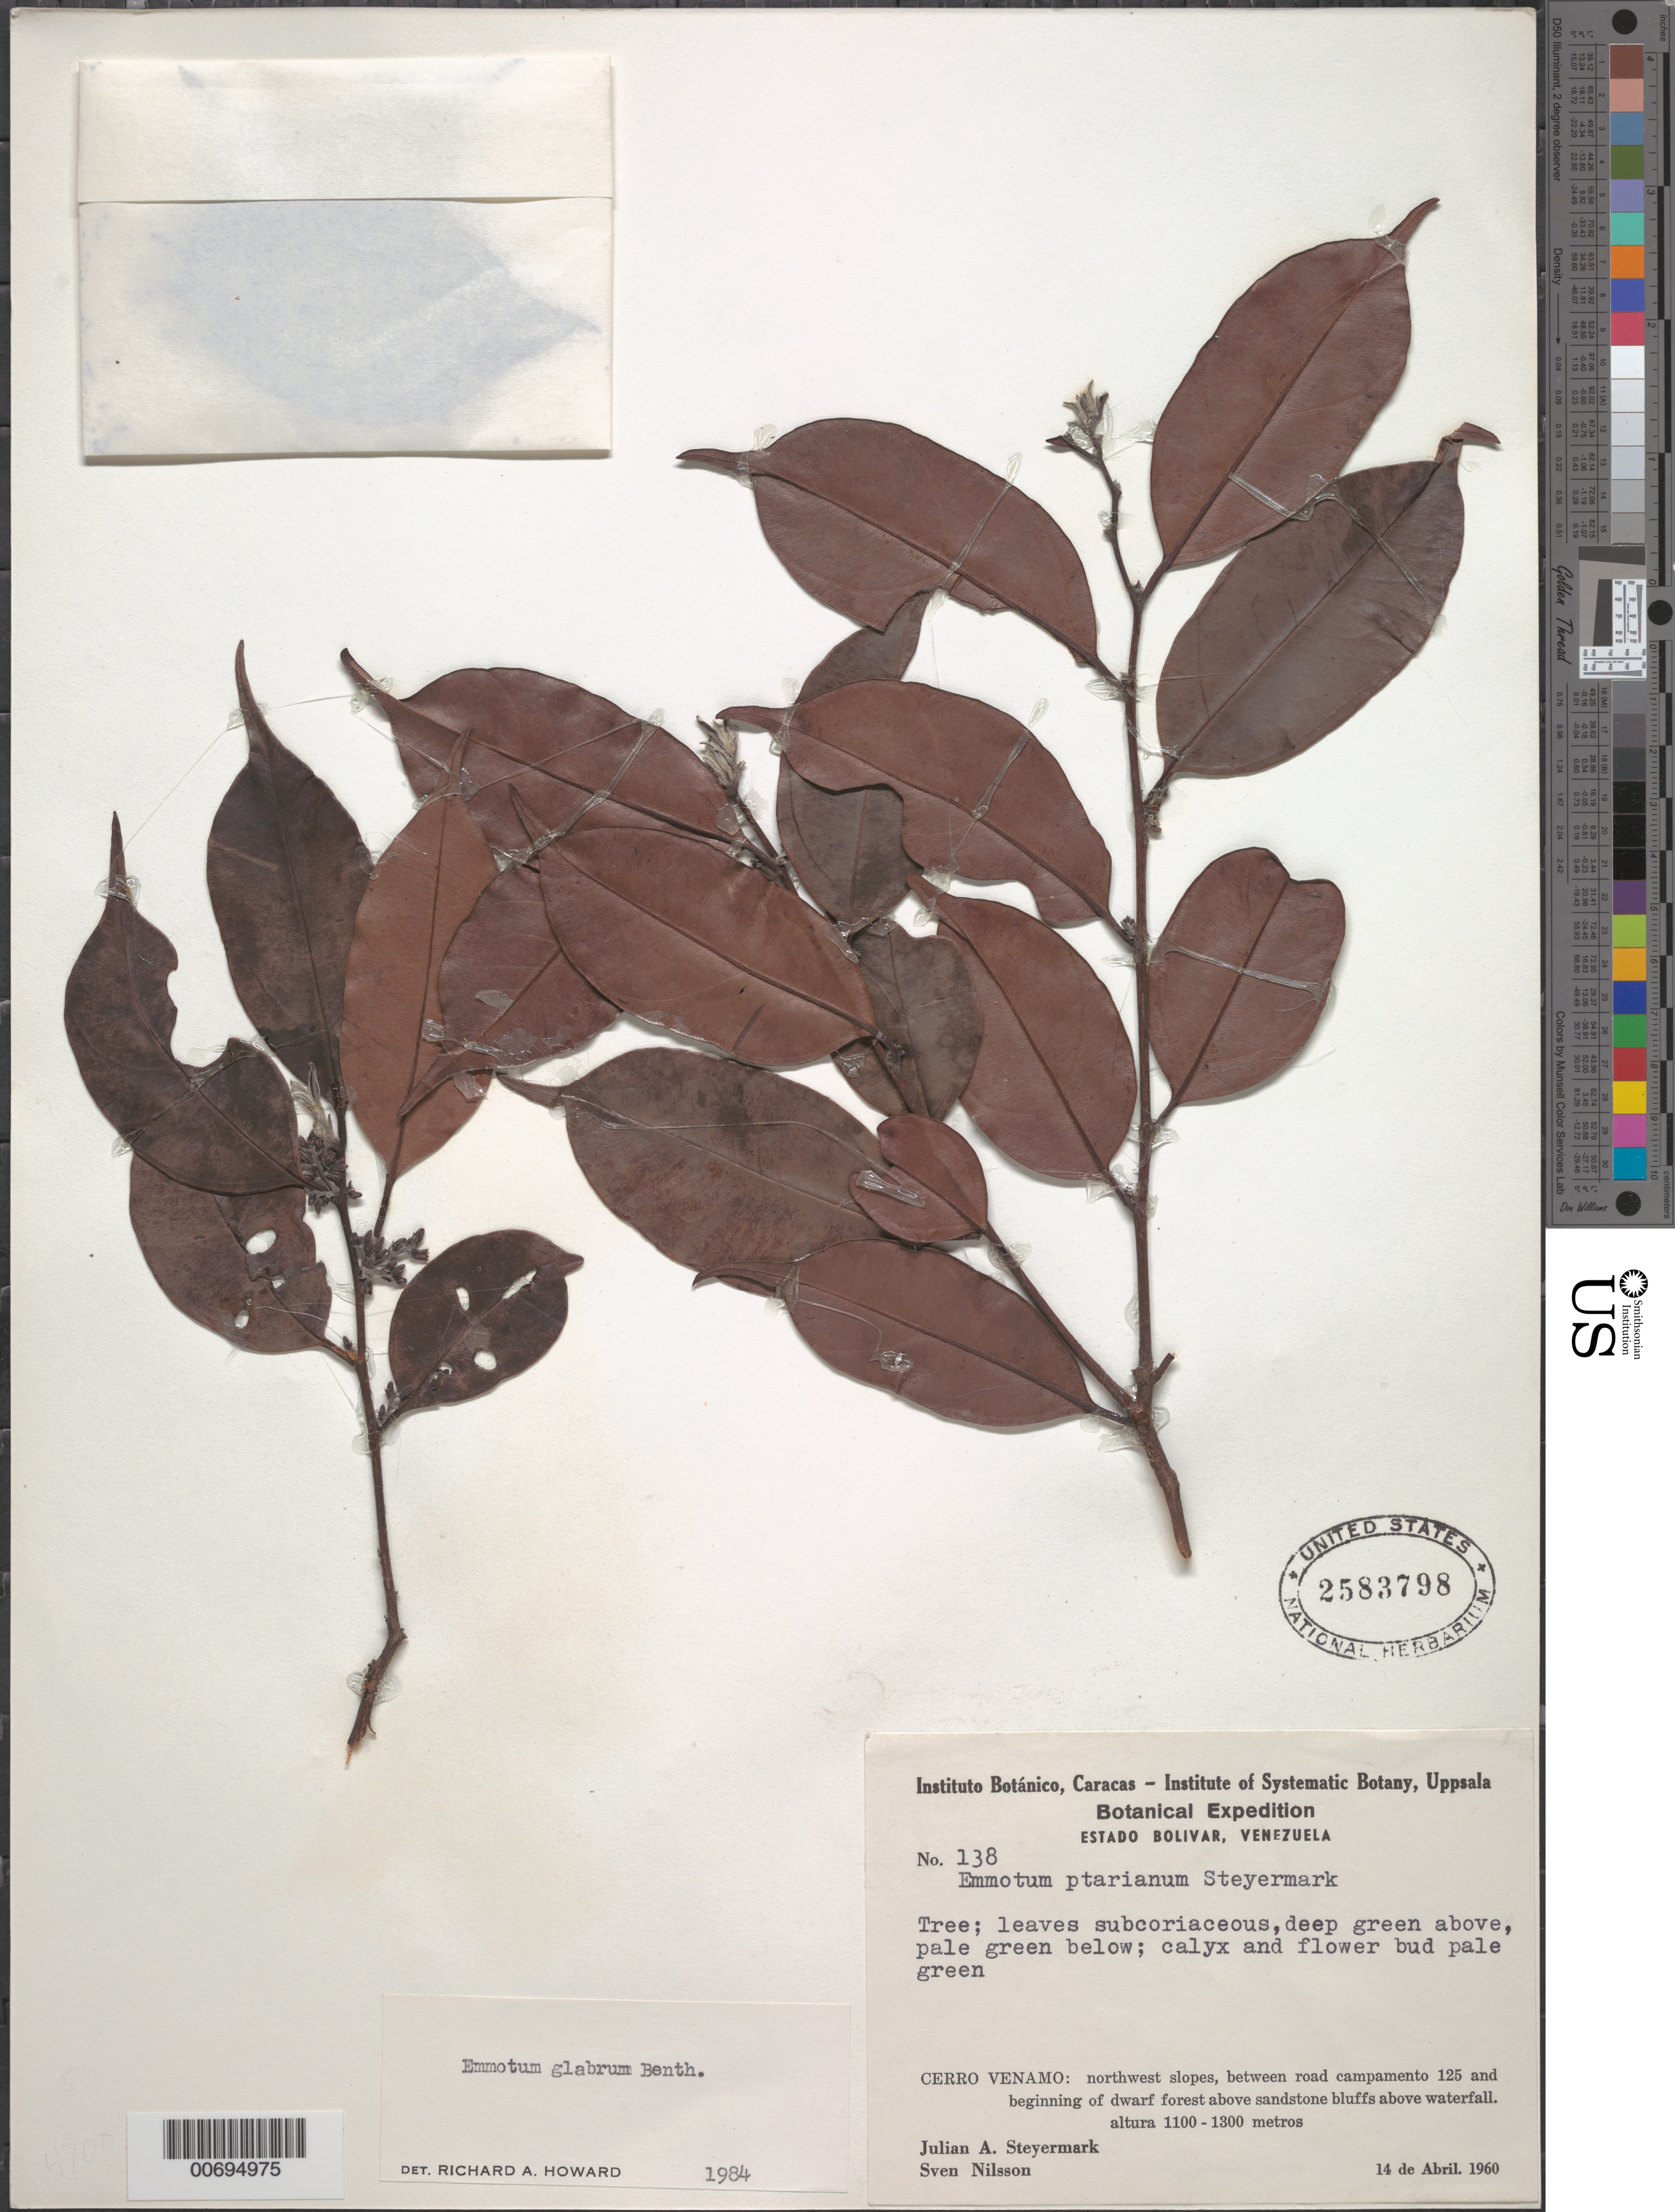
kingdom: Plantae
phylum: Tracheophyta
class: Magnoliopsida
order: Metteniusales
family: Metteniusaceae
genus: Emmotum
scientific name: Emmotum glabrum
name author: Benth. ex Miers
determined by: Howard, R. A.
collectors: J. Steyermark & S. Nilsson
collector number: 60 138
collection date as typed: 14-Apr-60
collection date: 1960-04-14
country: Venezuela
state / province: Bolívar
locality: Cerro Venamo, NW slopes, SE of campamento 125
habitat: NW slopes, betw road and dwarf forest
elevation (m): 1100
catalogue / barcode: US 2583798